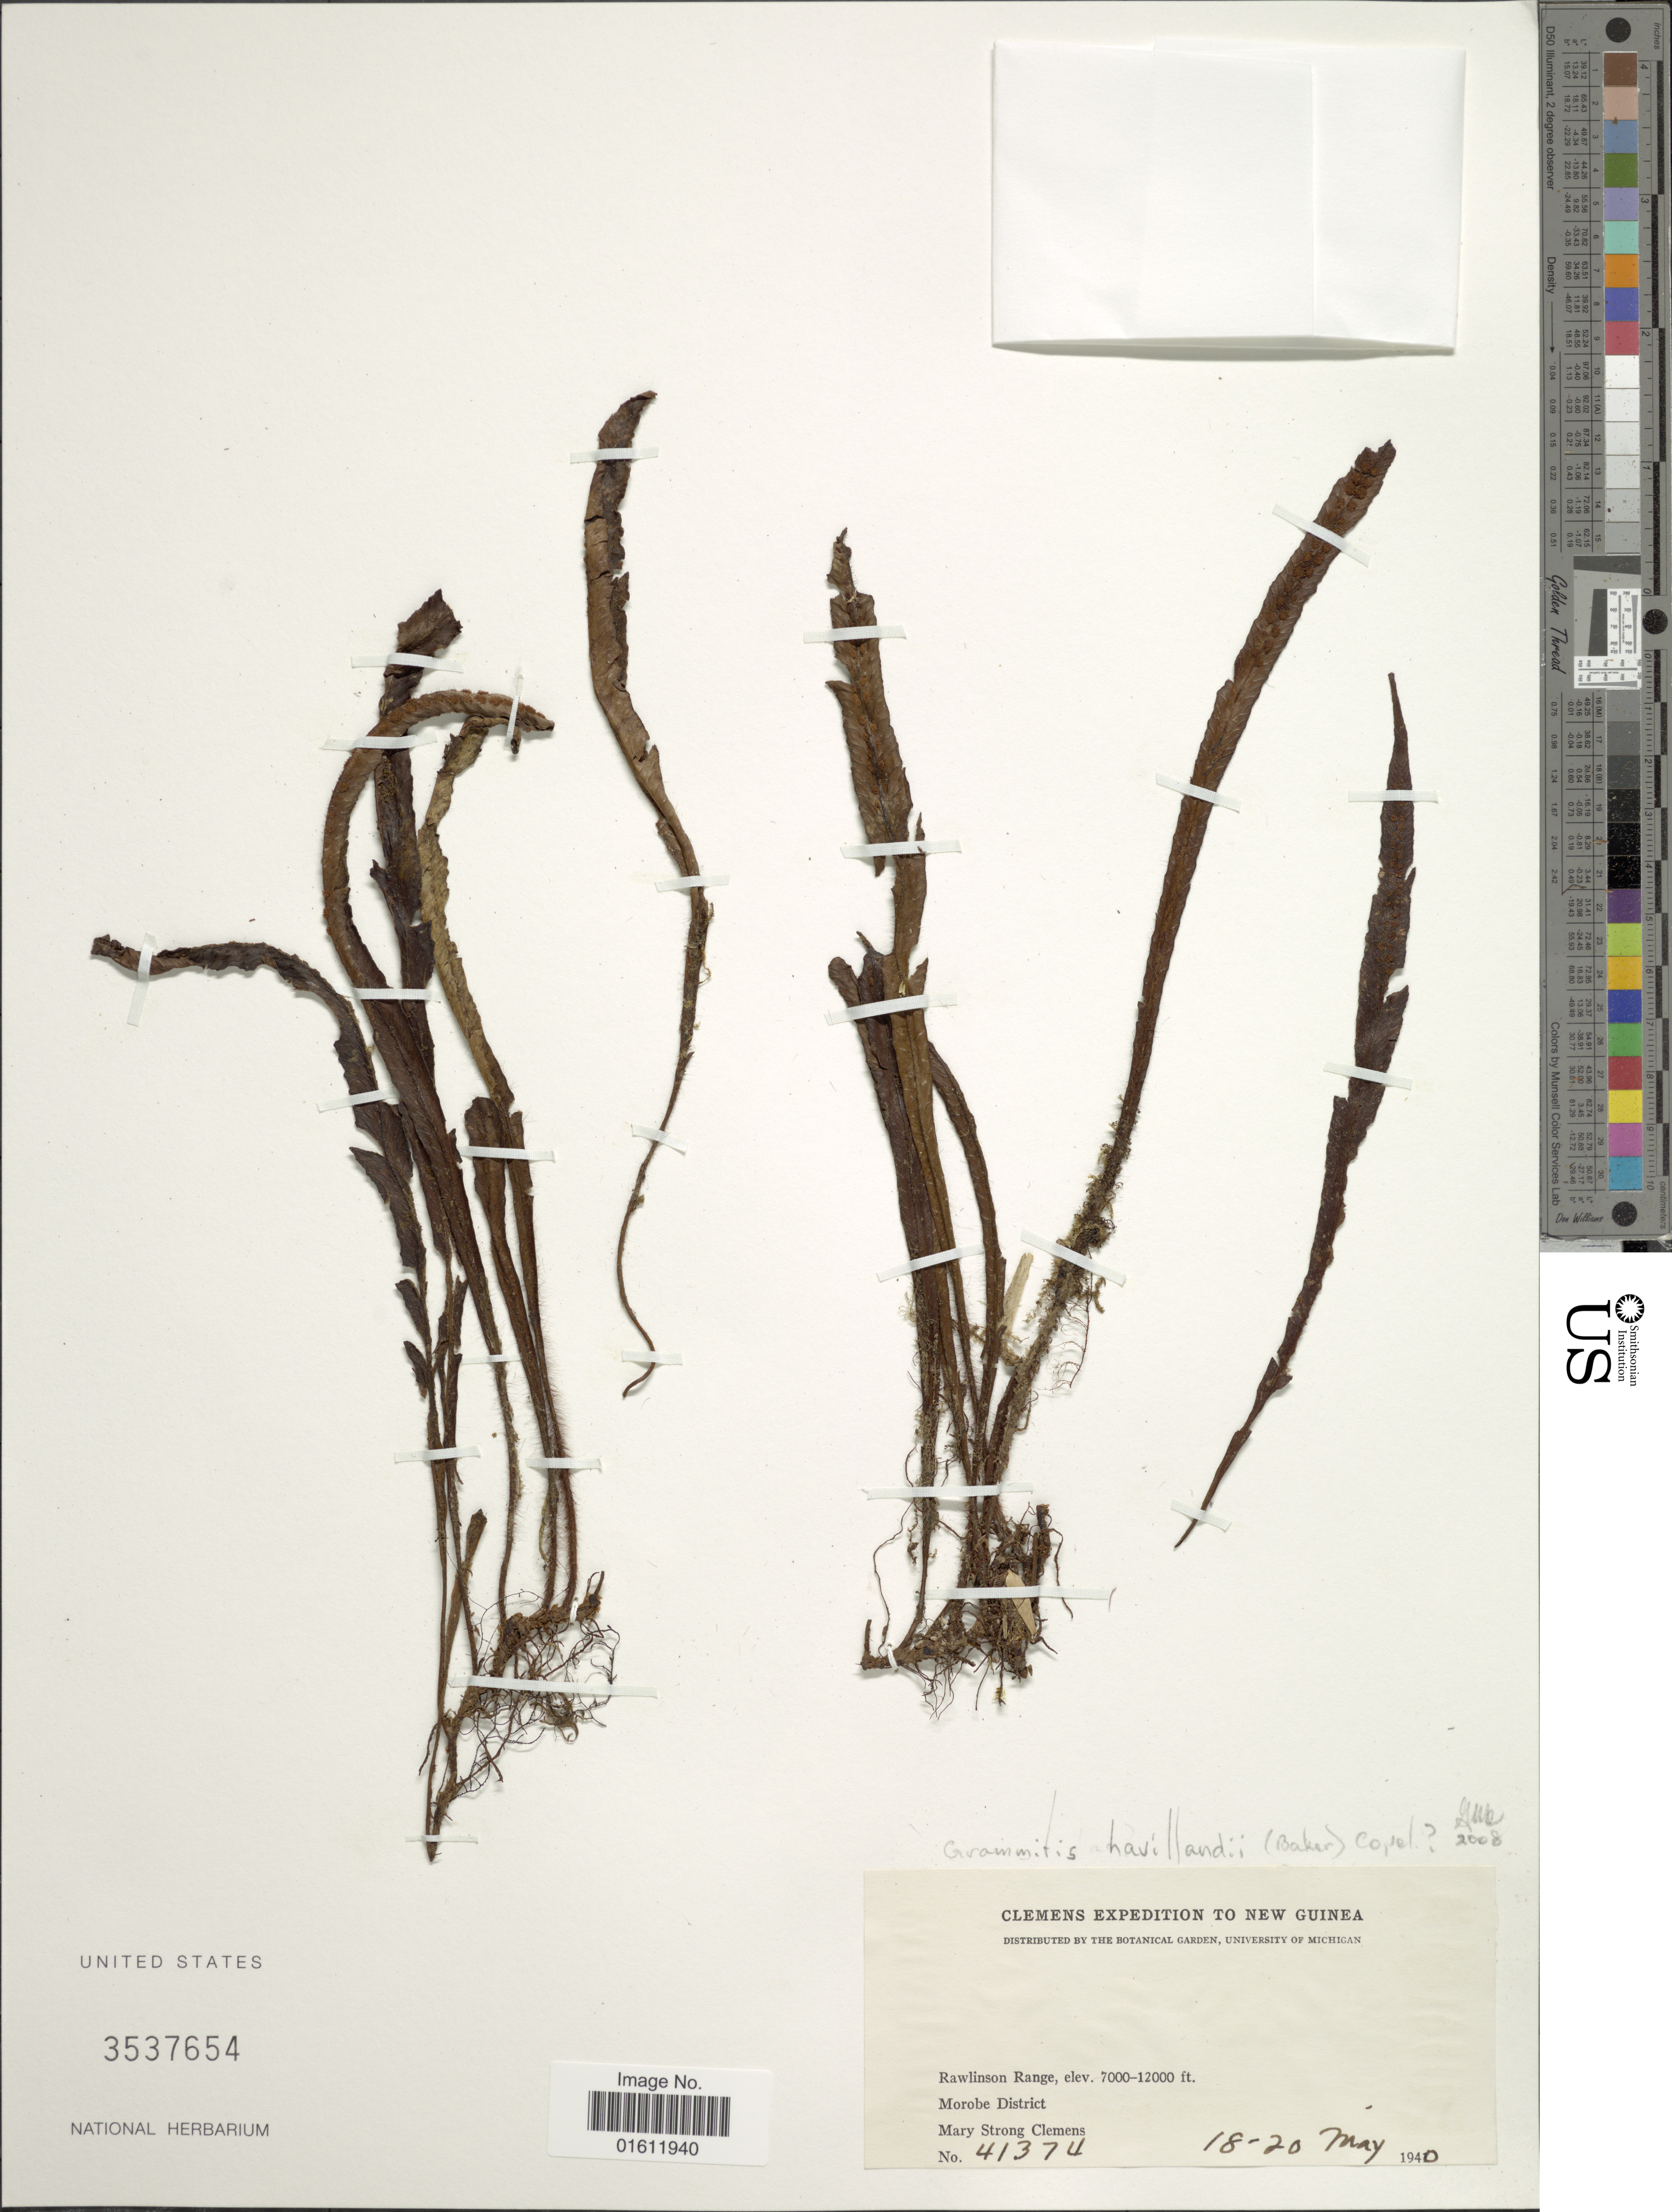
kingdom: Plantae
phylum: Tracheophyta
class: Polypodiopsida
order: Polypodiales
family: Polypodiaceae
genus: Radiogrammitis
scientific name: Radiogrammitis havilandii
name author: (Baker) Parris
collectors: M. S. Clemens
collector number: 41374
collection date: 1940-05-18/1940-05-20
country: Papua New Guinea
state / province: Morobe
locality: New Guinea, Rawlinson Range, Morobe District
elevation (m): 2134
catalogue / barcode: US 3537654